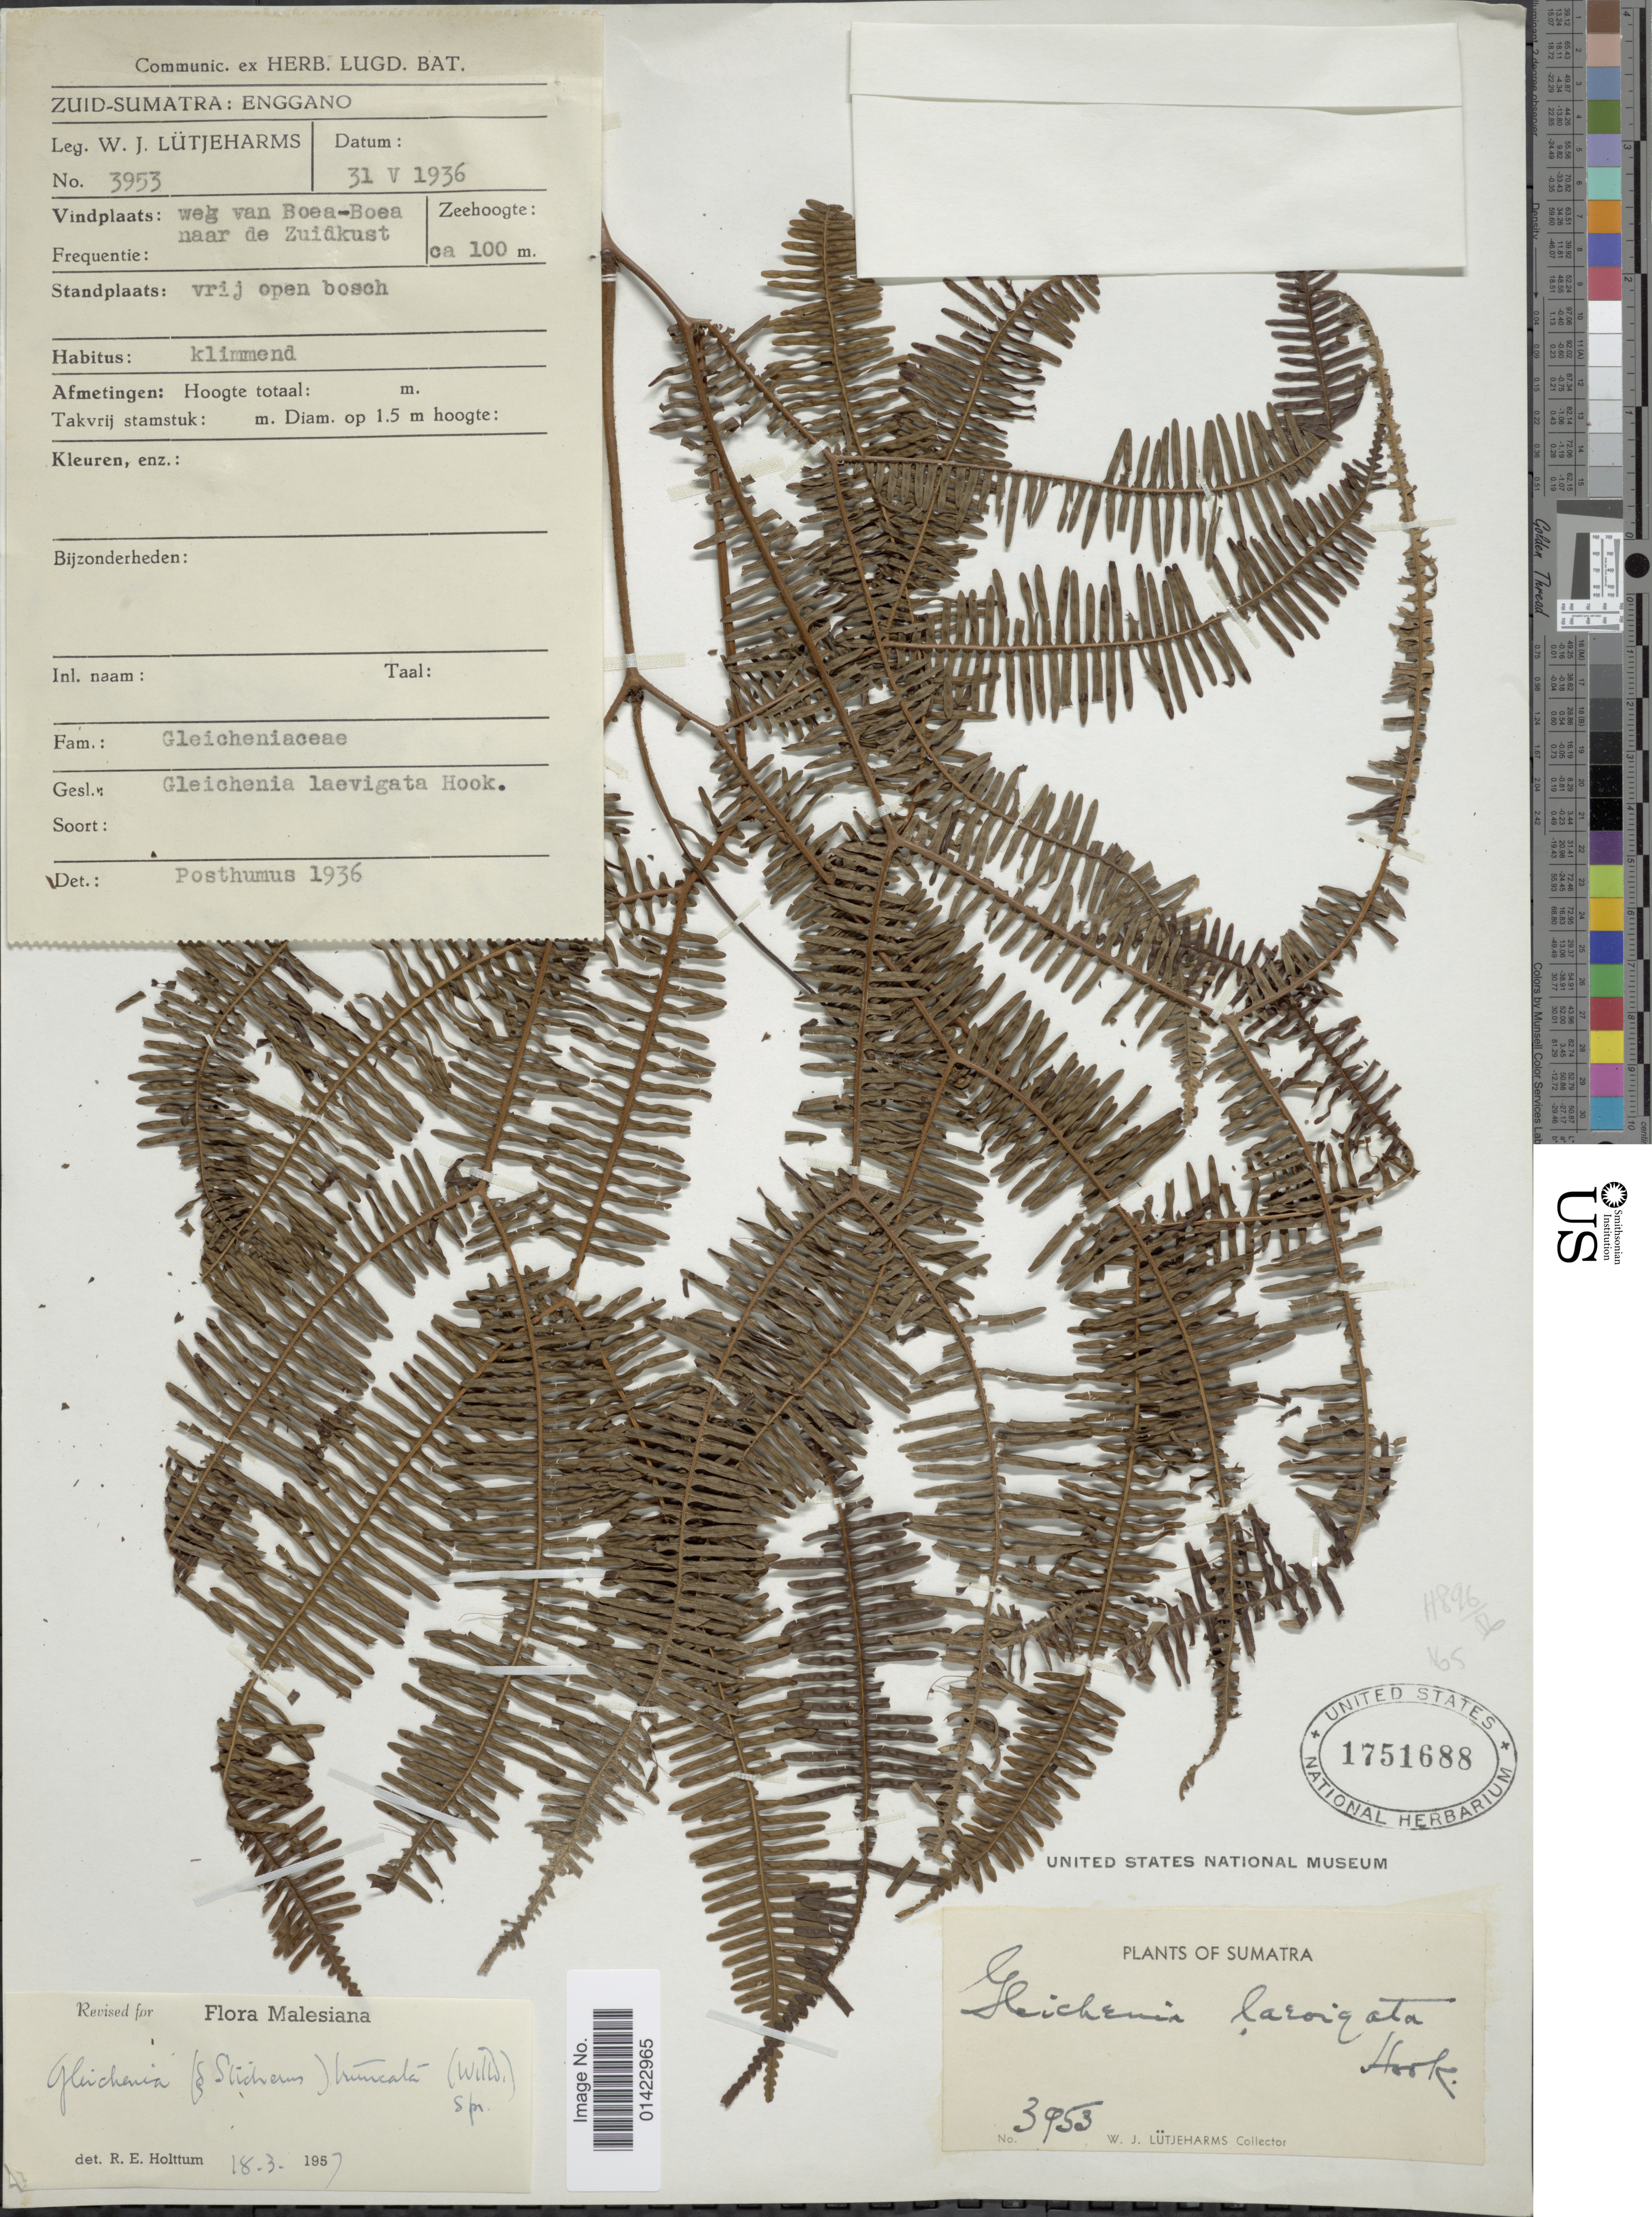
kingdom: Plantae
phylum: Tracheophyta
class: Polypodiopsida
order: Gleicheniales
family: Gleicheniaceae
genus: Sticherus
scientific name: Sticherus truncatus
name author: (Willd.) Nakai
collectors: W. Lutjeharms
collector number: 3953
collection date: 1936-05-31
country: Indonesia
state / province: Sumatra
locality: Zuid-Sumatra: Enngano, weg van Boea-Boea naar de zuidkust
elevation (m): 100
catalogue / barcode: US 1751688